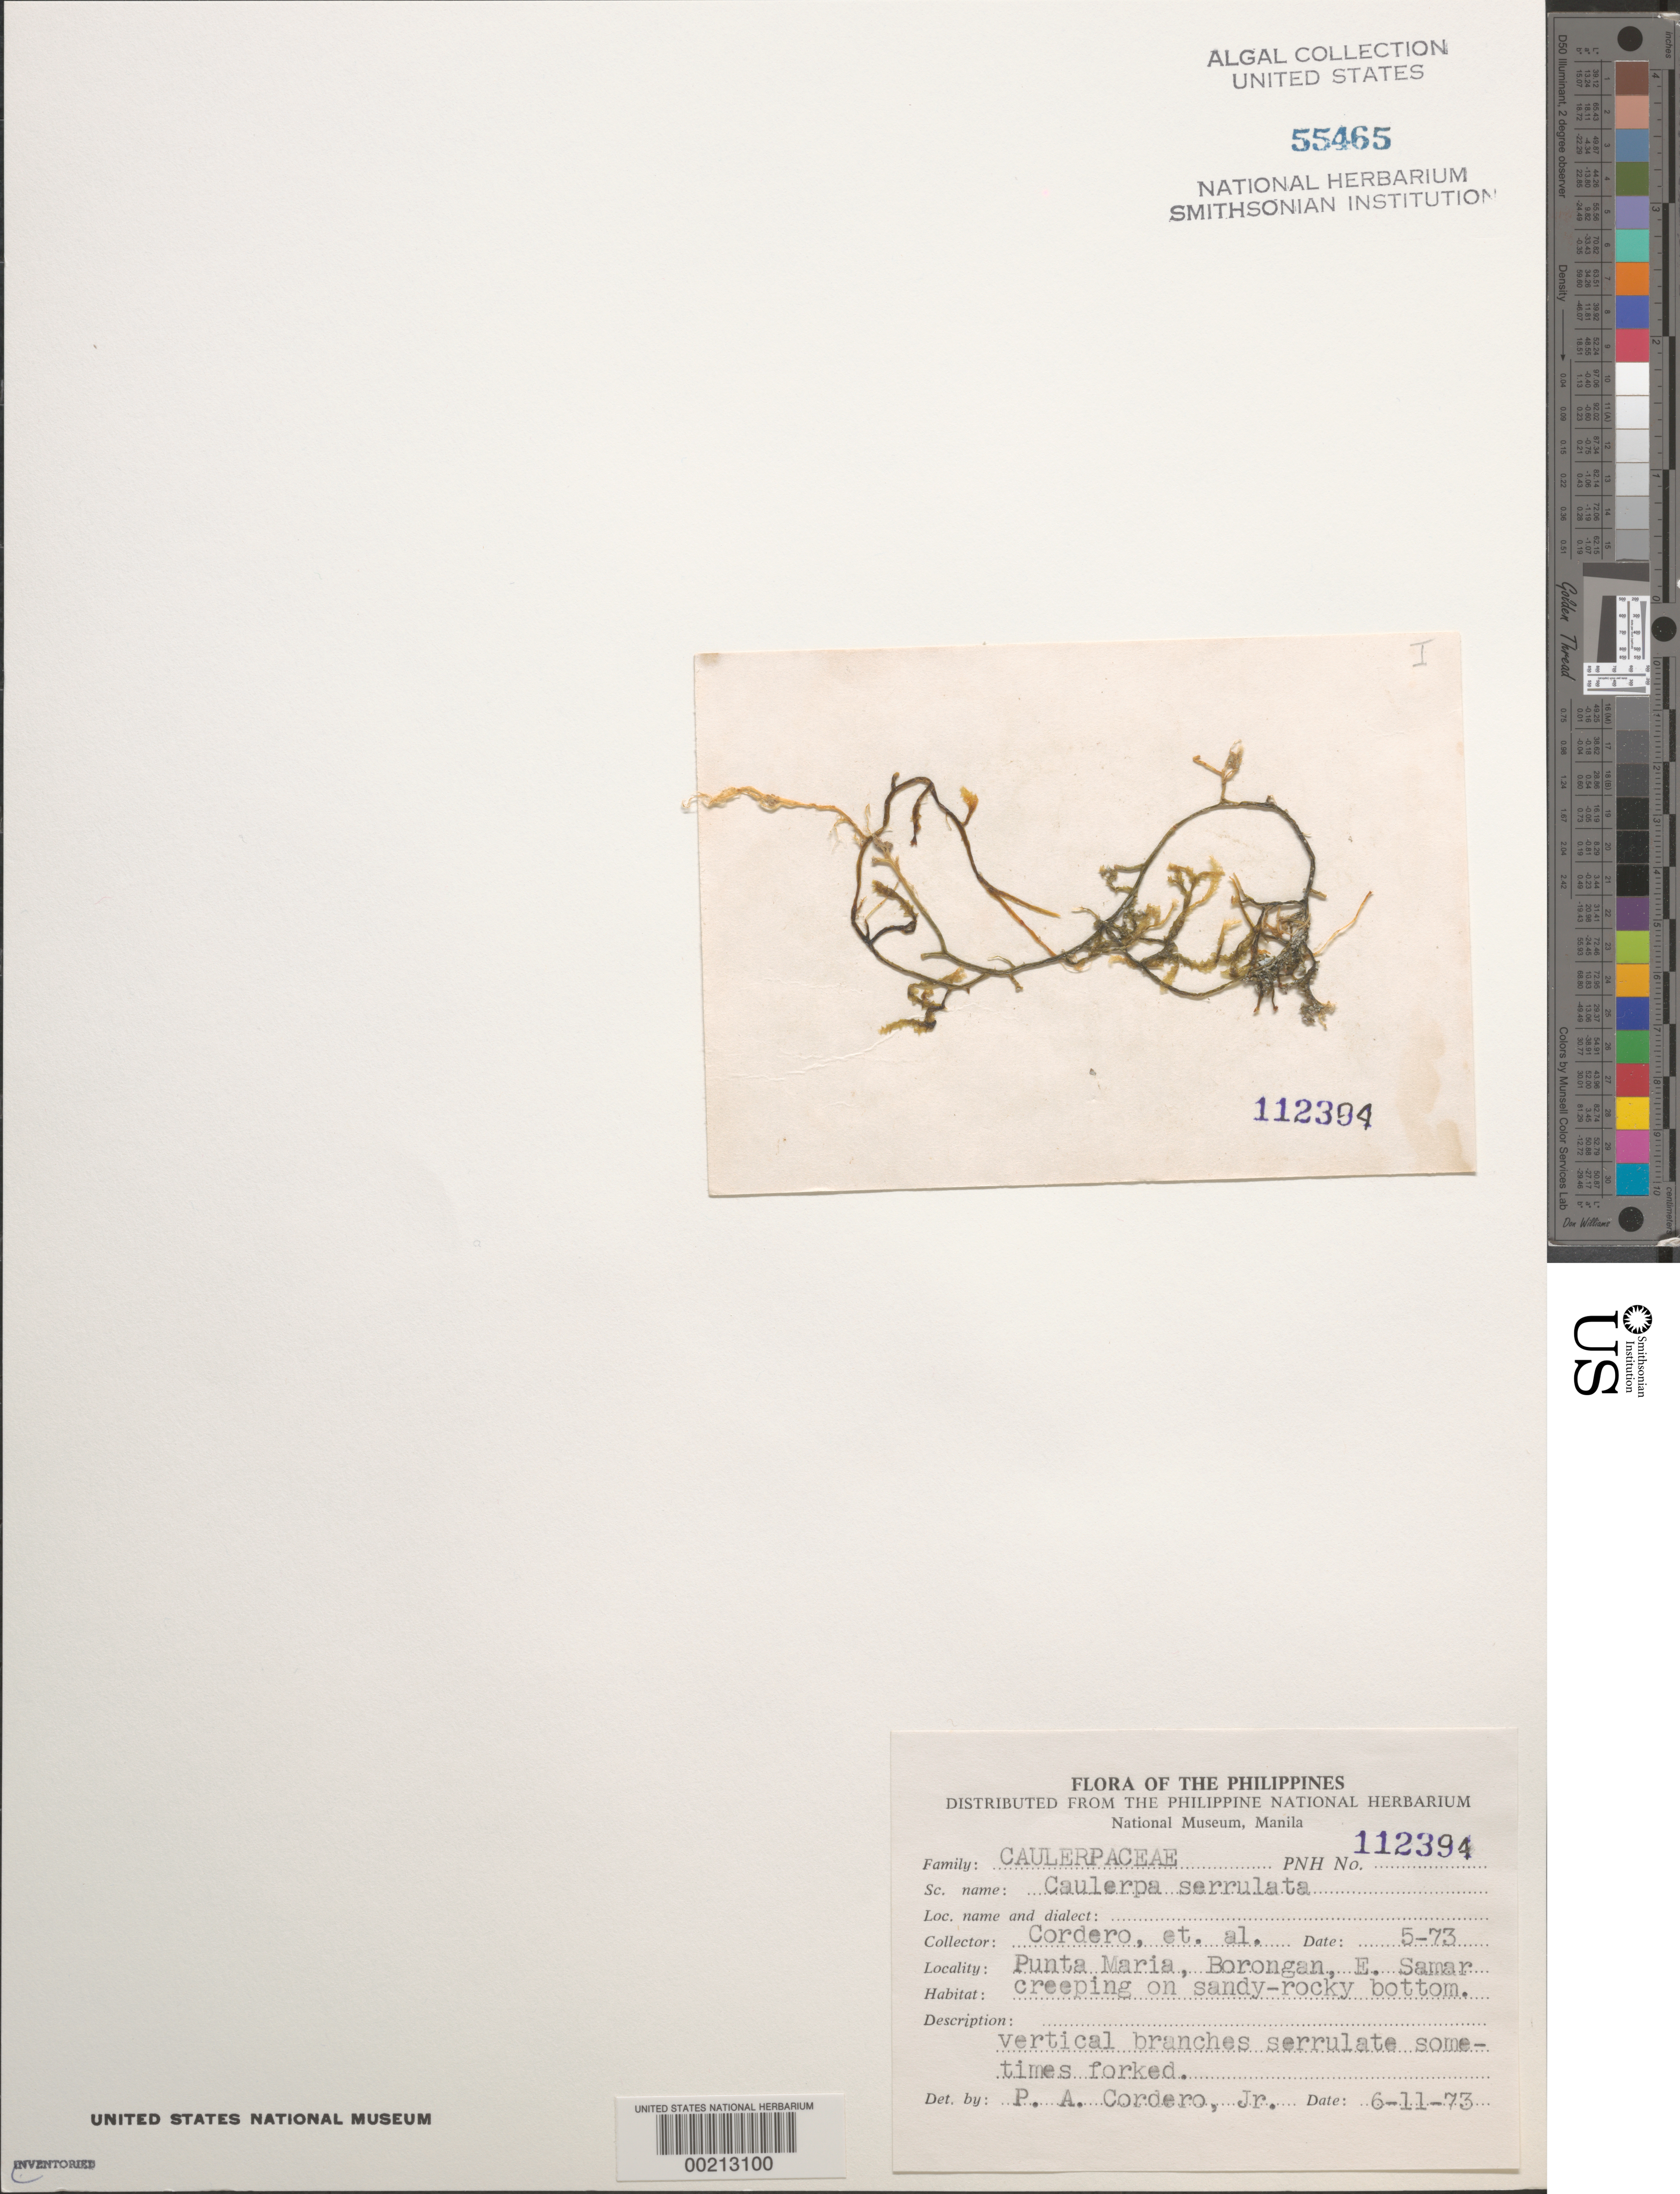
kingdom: Plantae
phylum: Chlorophyta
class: Ulvophyceae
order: Bryopsidales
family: Caulerpaceae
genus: Caulerpa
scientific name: Caulerpa serrulata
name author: (Forssk.) J. Agardh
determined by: Cordero, P. A., Jr.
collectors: P. A. Cordero et al.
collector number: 112394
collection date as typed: May 1973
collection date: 1973-05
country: Philippines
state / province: Eastern Visayas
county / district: Eastern Samar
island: Samar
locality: Punta Maria, Borongan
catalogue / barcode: US 55465